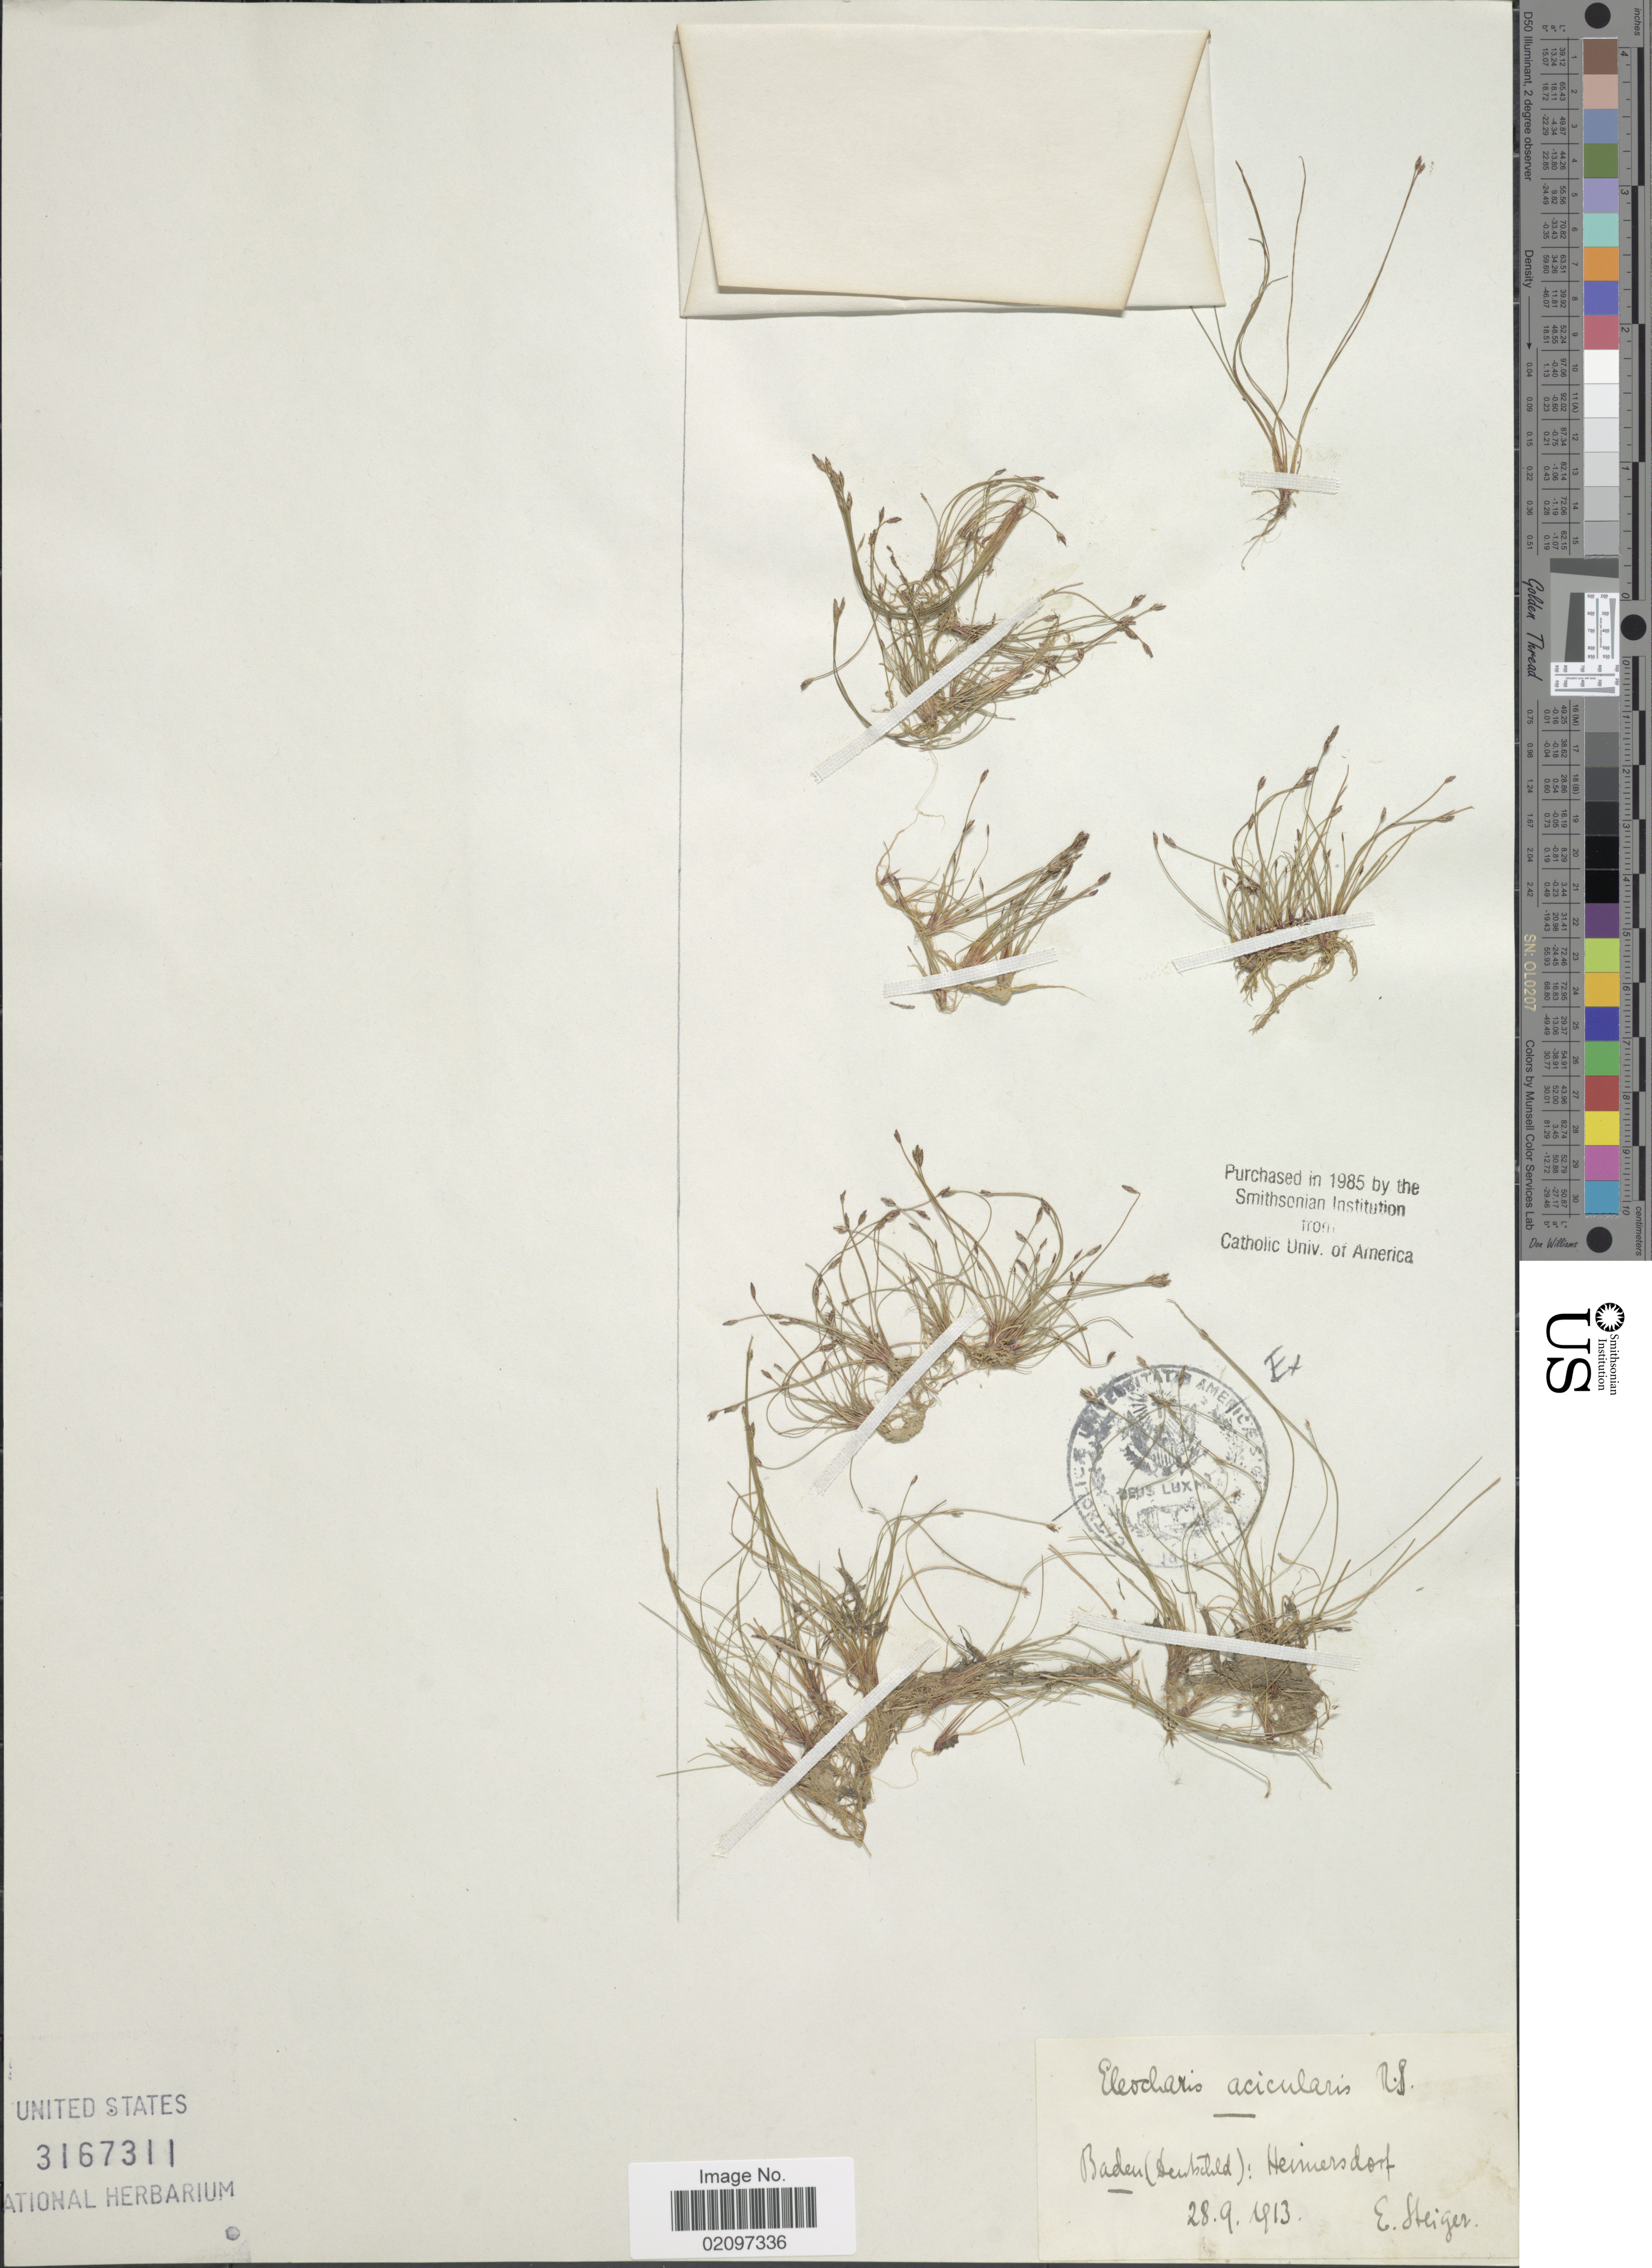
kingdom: Plantae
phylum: Tracheophyta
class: Liliopsida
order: Poales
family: Cyperaceae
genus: Eleocharis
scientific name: Eleocharis acicularis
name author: (L.) Roem. & Schult.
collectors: E. Heiger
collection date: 1913-09-28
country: Germany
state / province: Baden-Württemberg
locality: Baden (Deutschland): Heimersdorf.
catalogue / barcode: US 3167311